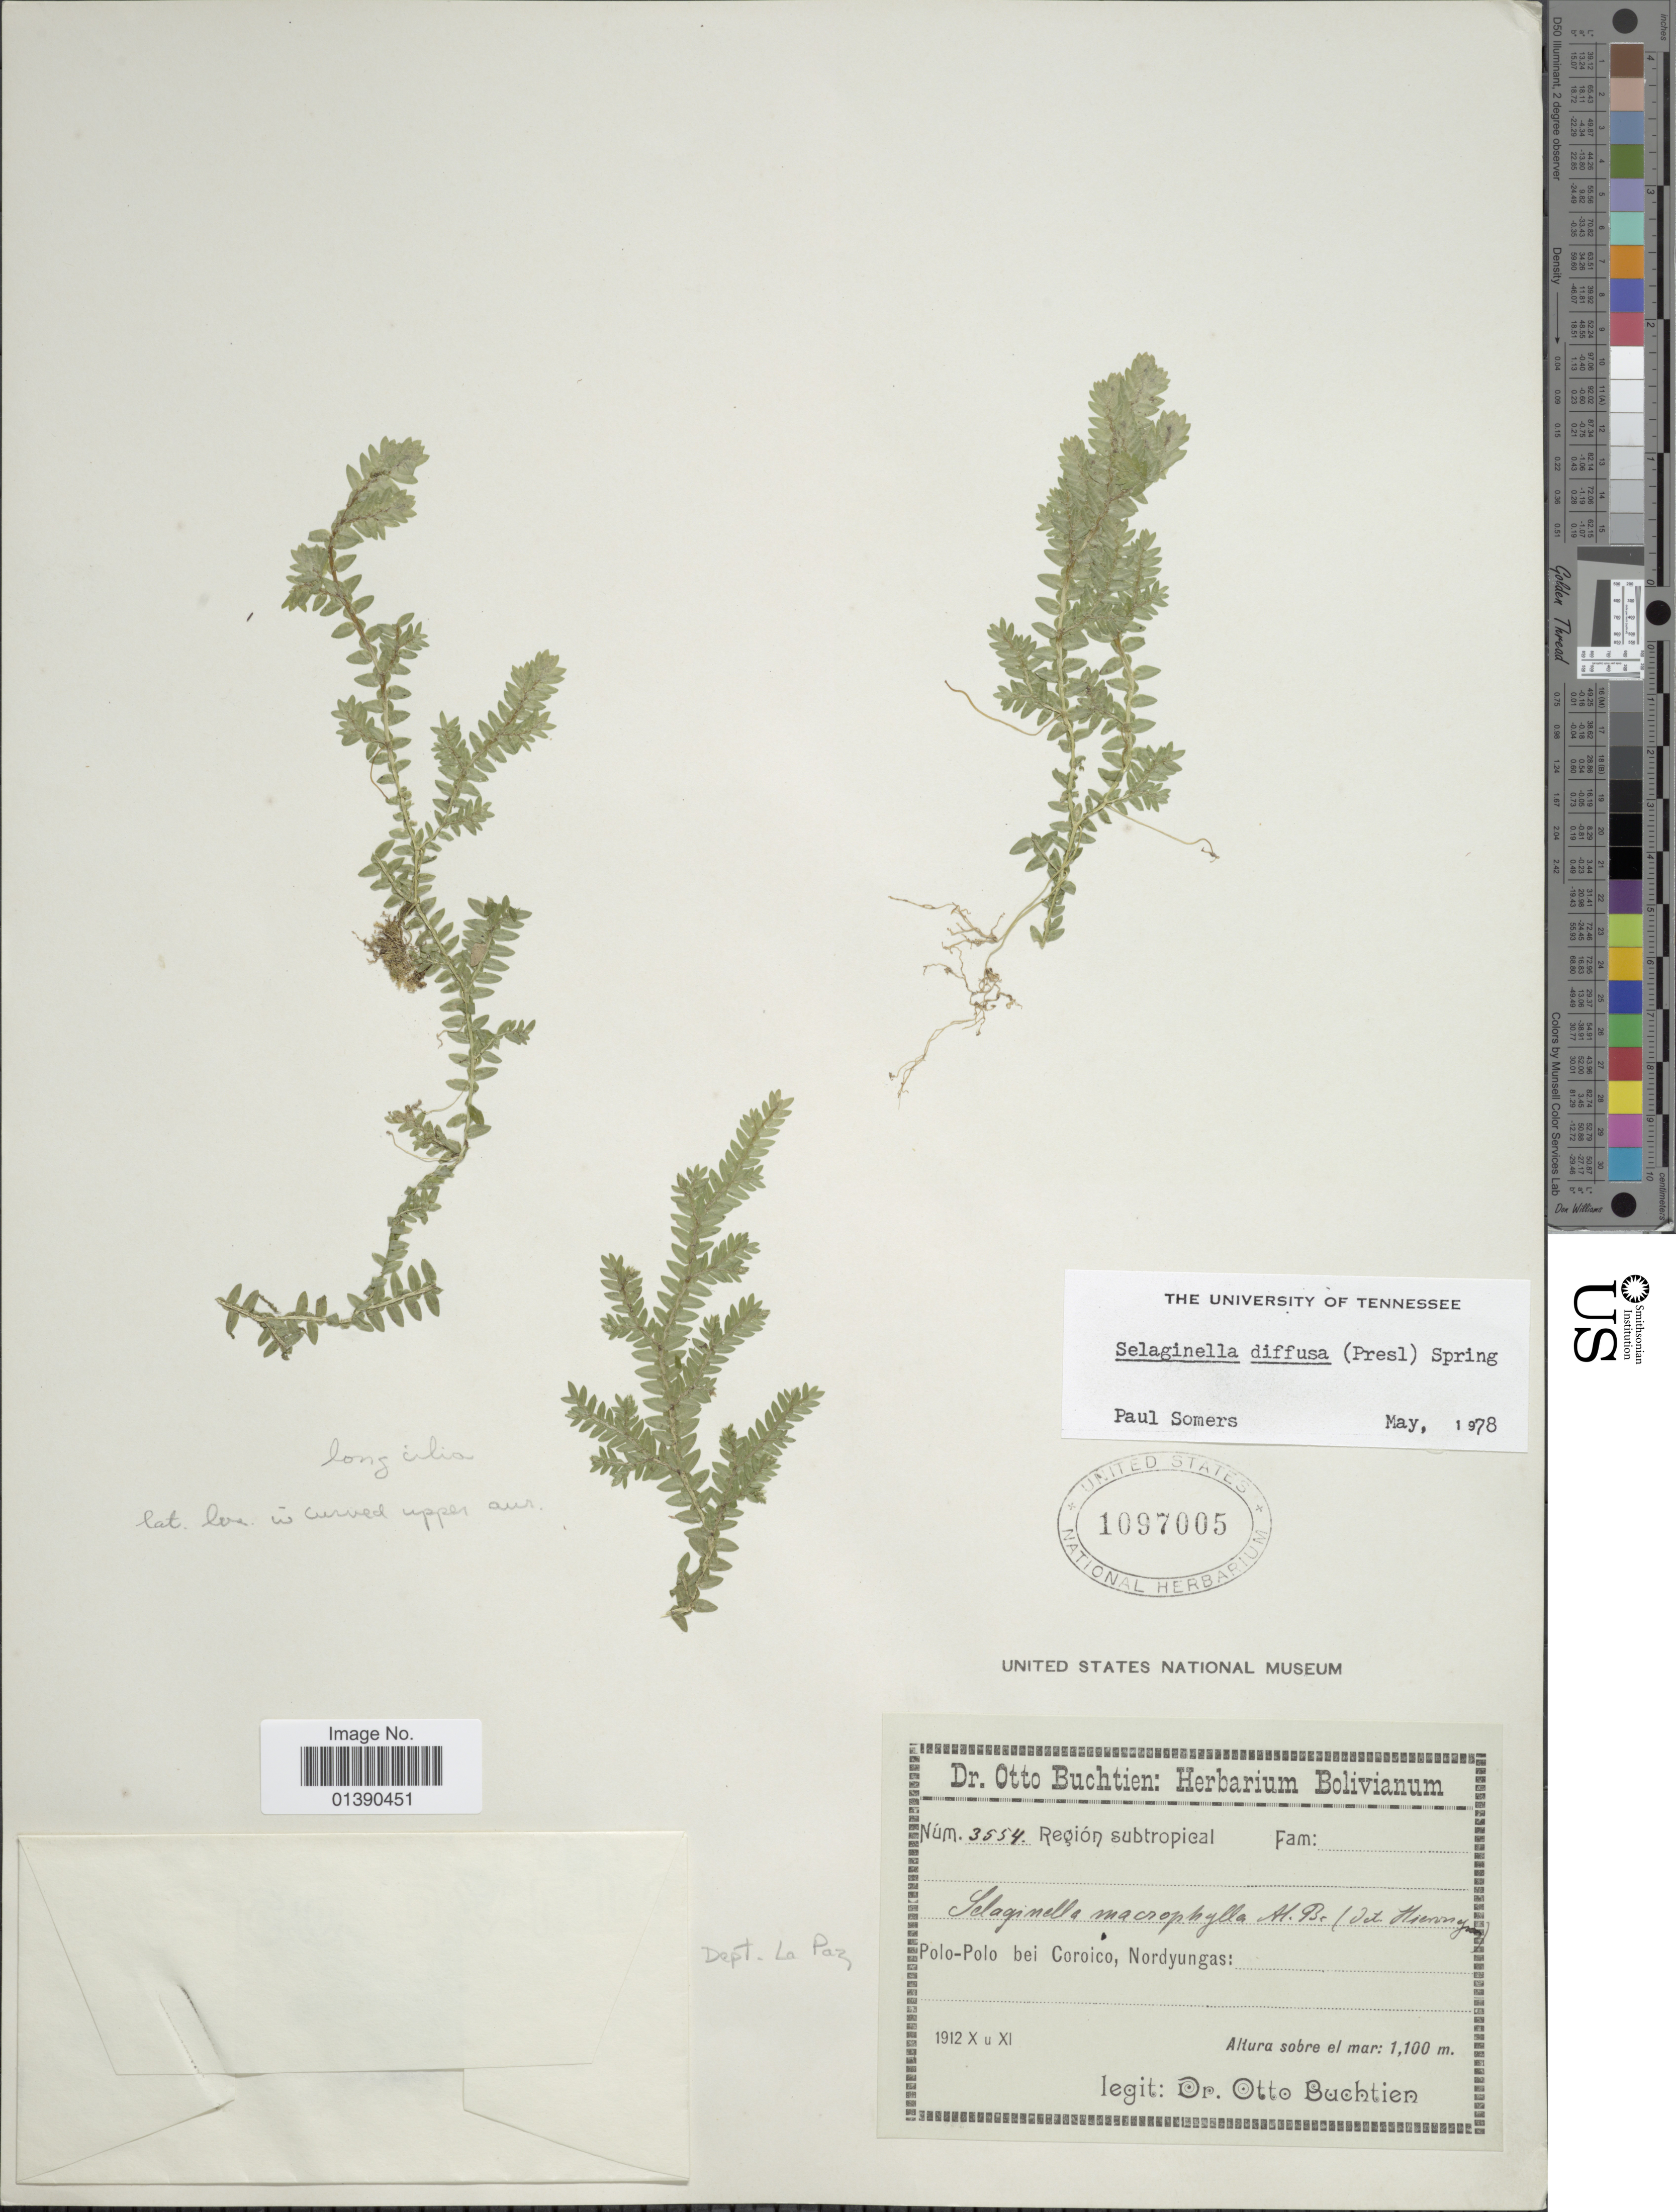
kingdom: Plantae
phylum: Tracheophyta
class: Lycopodiopsida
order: Selaginellales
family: Selaginellaceae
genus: Selaginella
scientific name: Selaginella diffusa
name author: (C. Presl) Spring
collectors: O. Buchtien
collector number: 3554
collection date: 1912-10/1912-11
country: Bolivia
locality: Polo-Polo bei Coroico, Nordyungas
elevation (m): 1100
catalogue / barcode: US 1097005